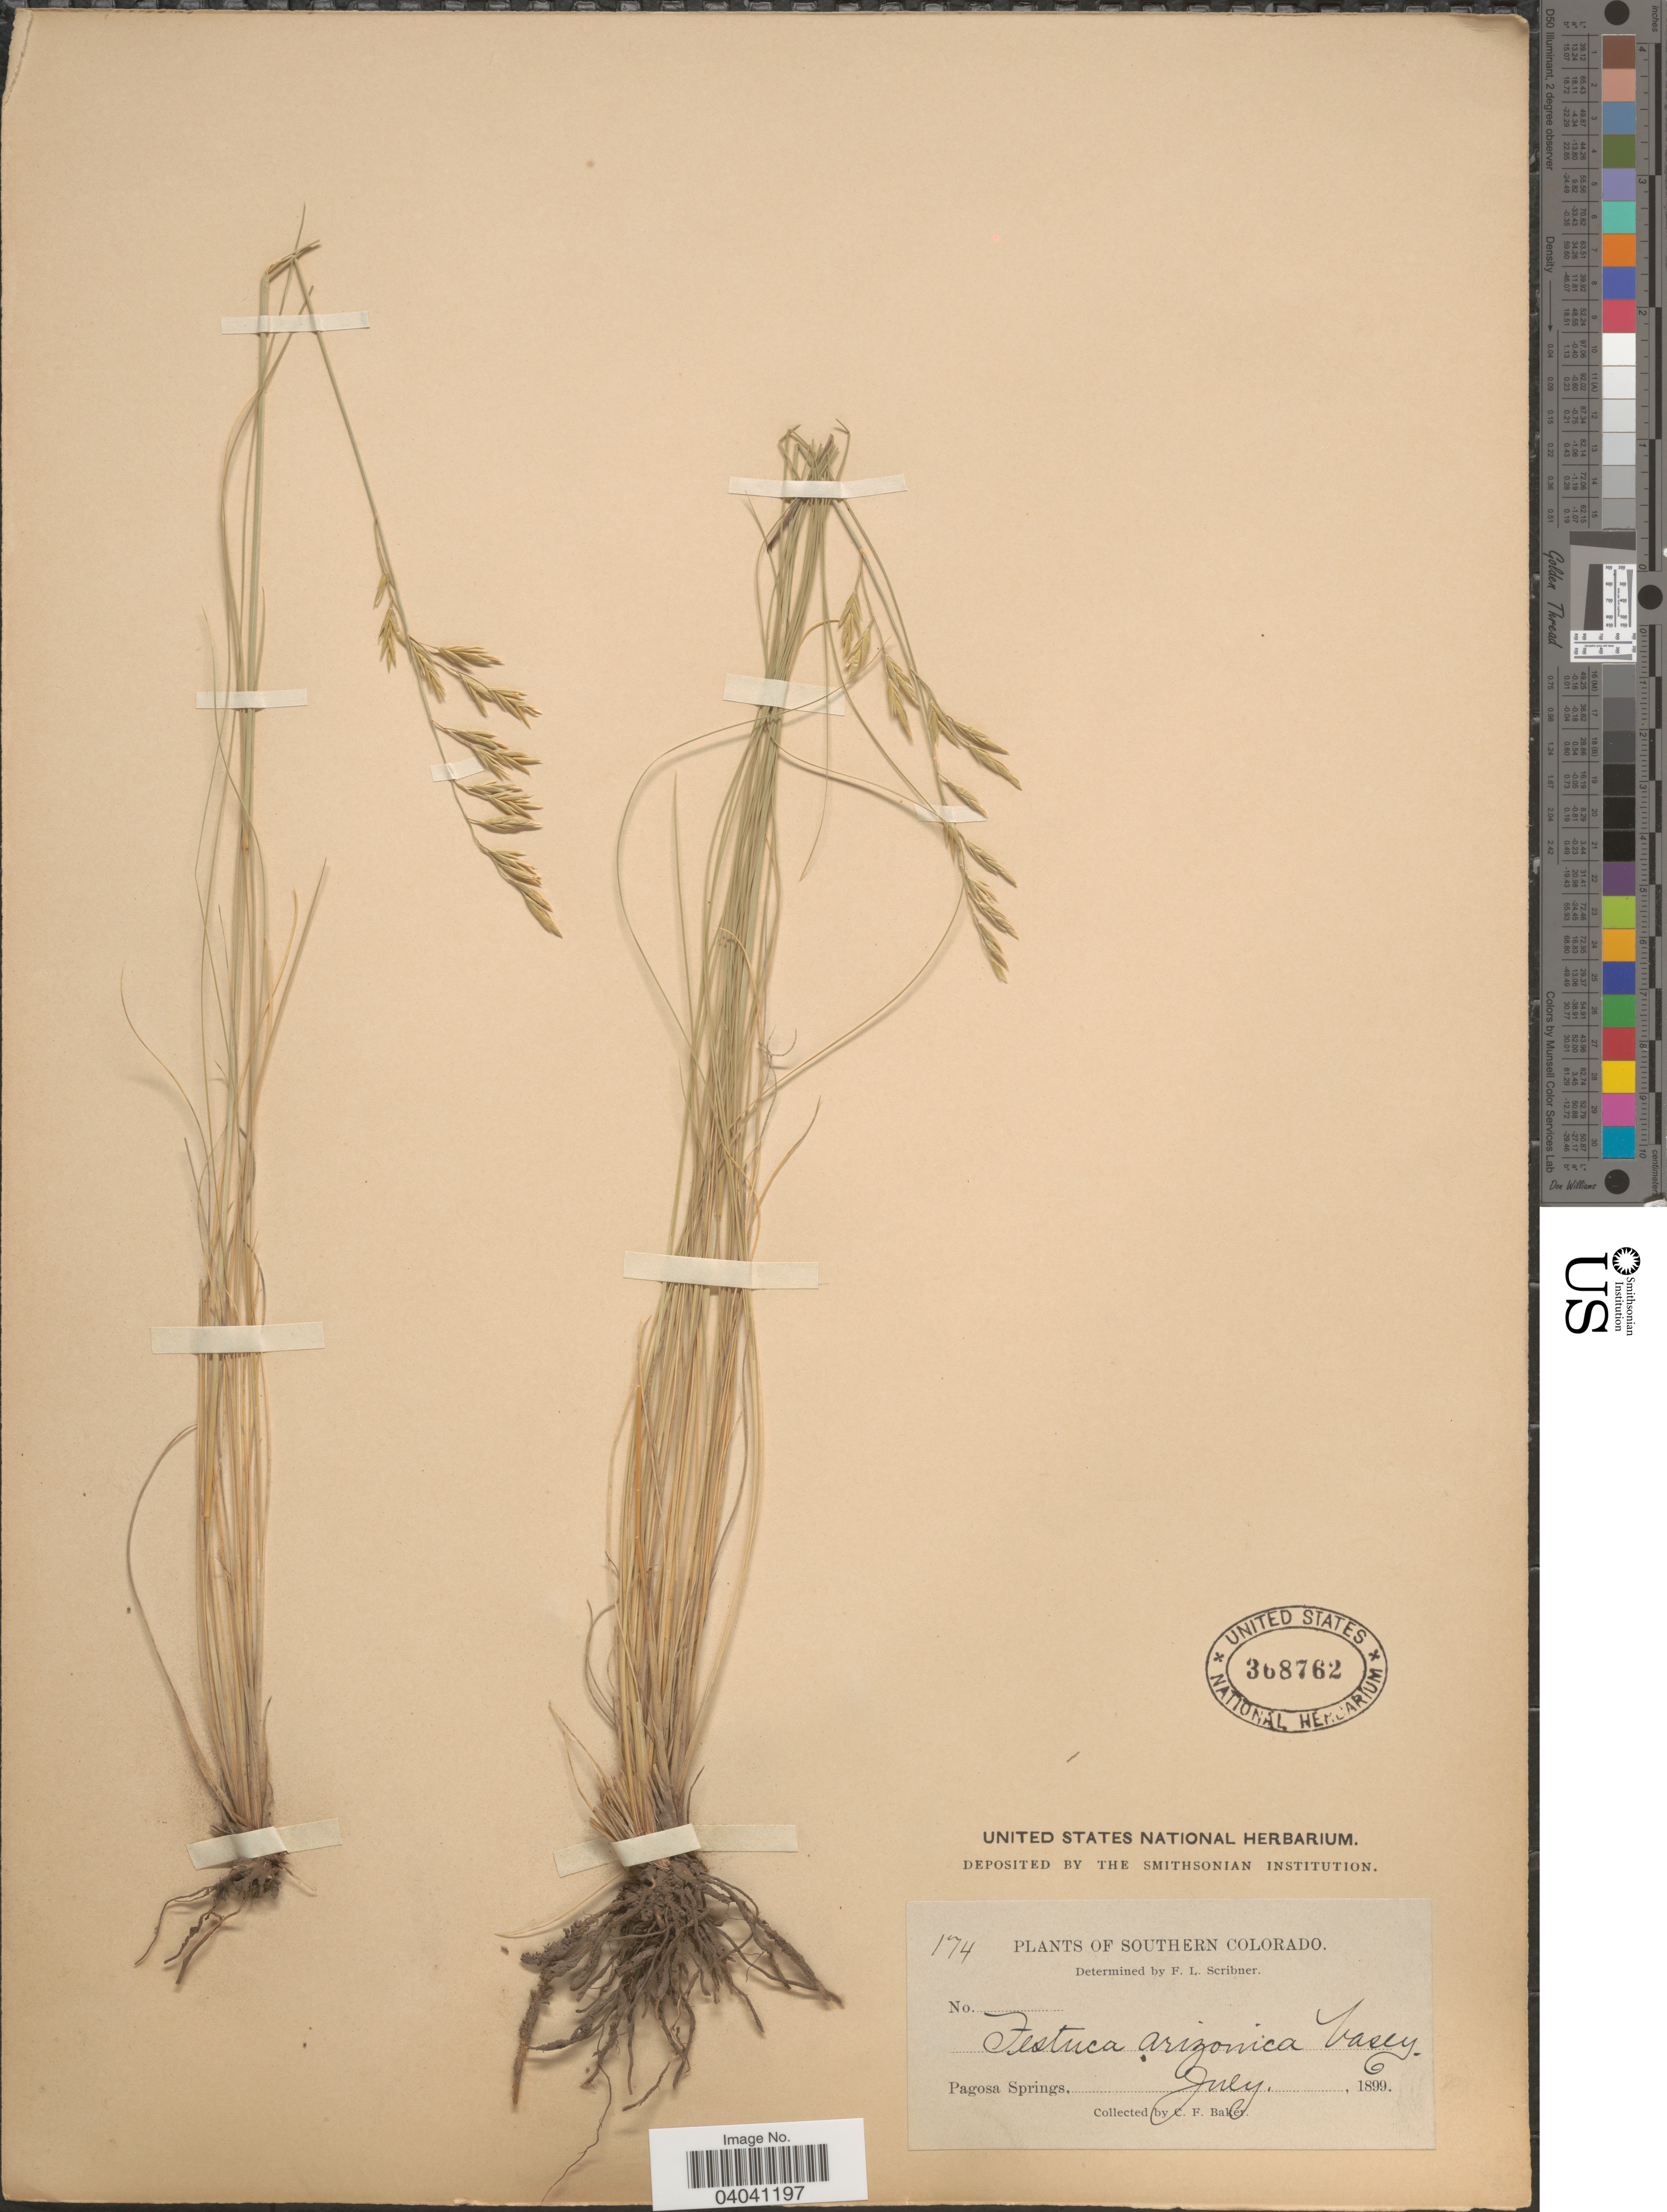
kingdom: Plantae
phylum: Tracheophyta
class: Liliopsida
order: Poales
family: Poaceae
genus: Festuca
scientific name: Festuca arizonica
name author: Vasey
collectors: C. F. Baker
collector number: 174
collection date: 1899-07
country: United States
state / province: Colorado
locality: Southern Colorado. Pagosa Springs.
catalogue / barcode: US 368762